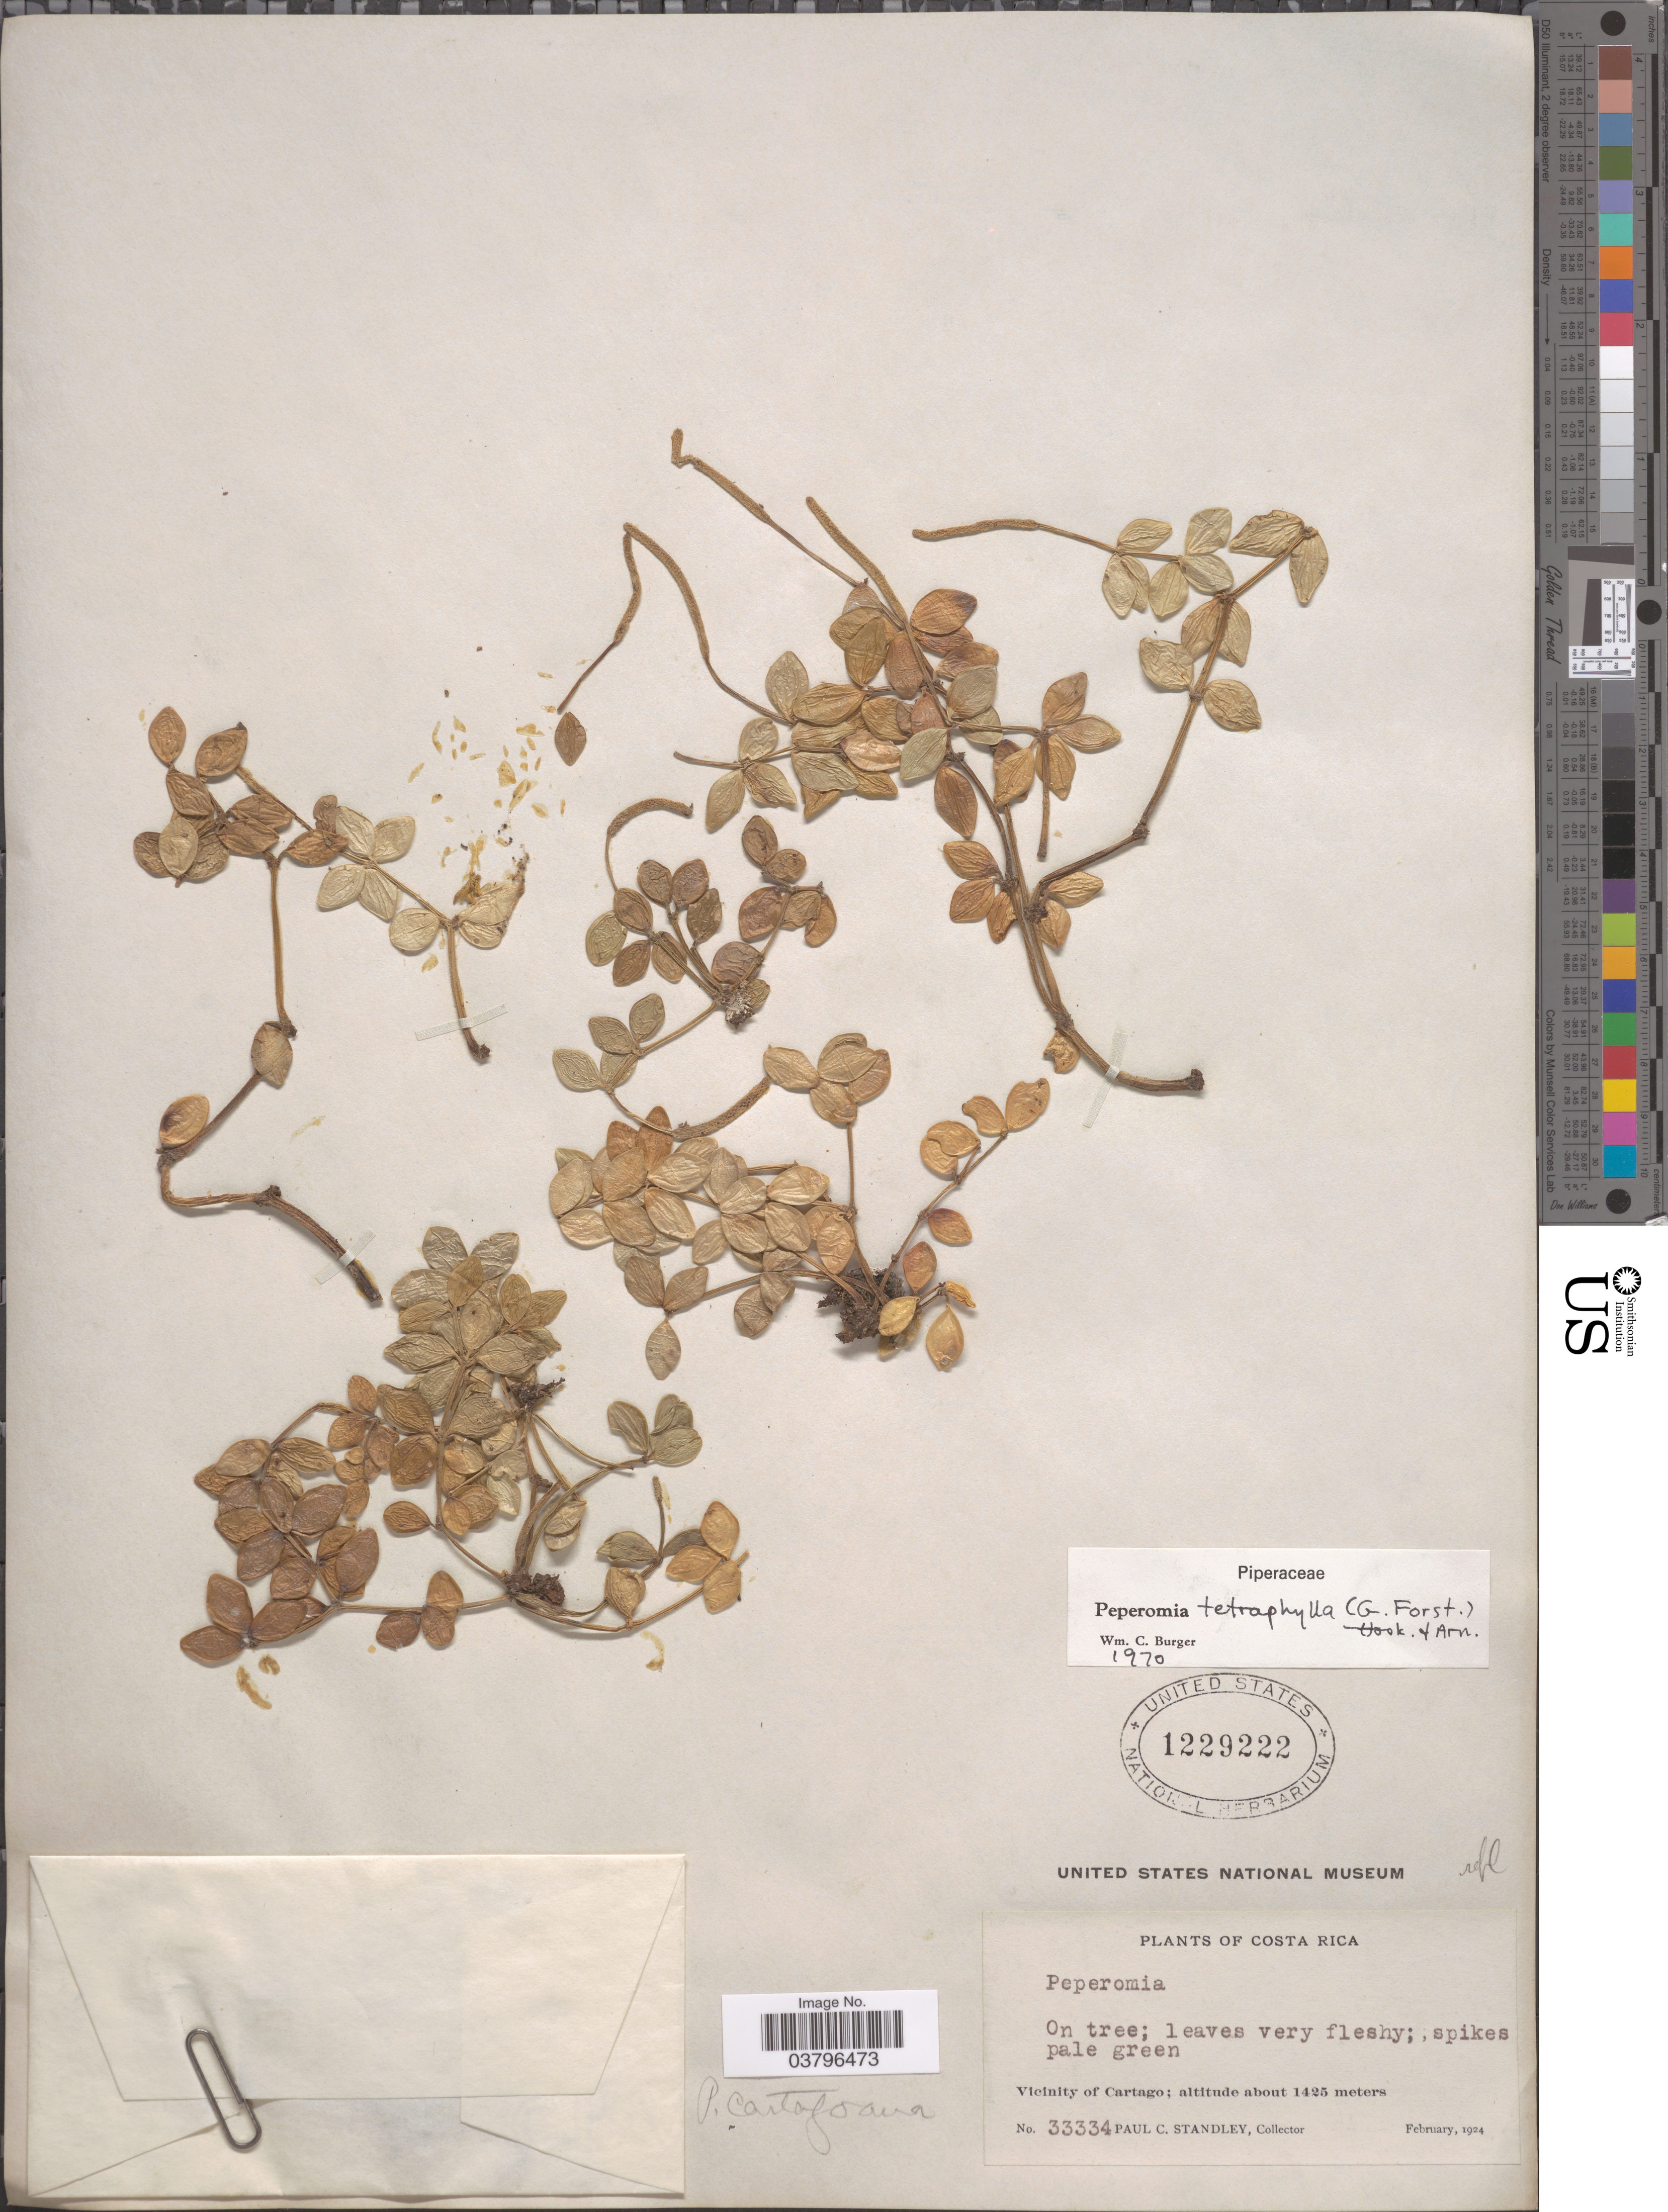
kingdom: Plantae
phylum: Tracheophyta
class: Magnoliopsida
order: Piperales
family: Piperaceae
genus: Peperomia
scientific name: Peperomia tetraphylla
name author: (G. Forst.) Hook. & Arn.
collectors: P. C. Standley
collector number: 33334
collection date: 1924-02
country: Costa Rica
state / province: Cartago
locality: Vicinity of Cartago.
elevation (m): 1425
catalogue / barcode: US 1229222